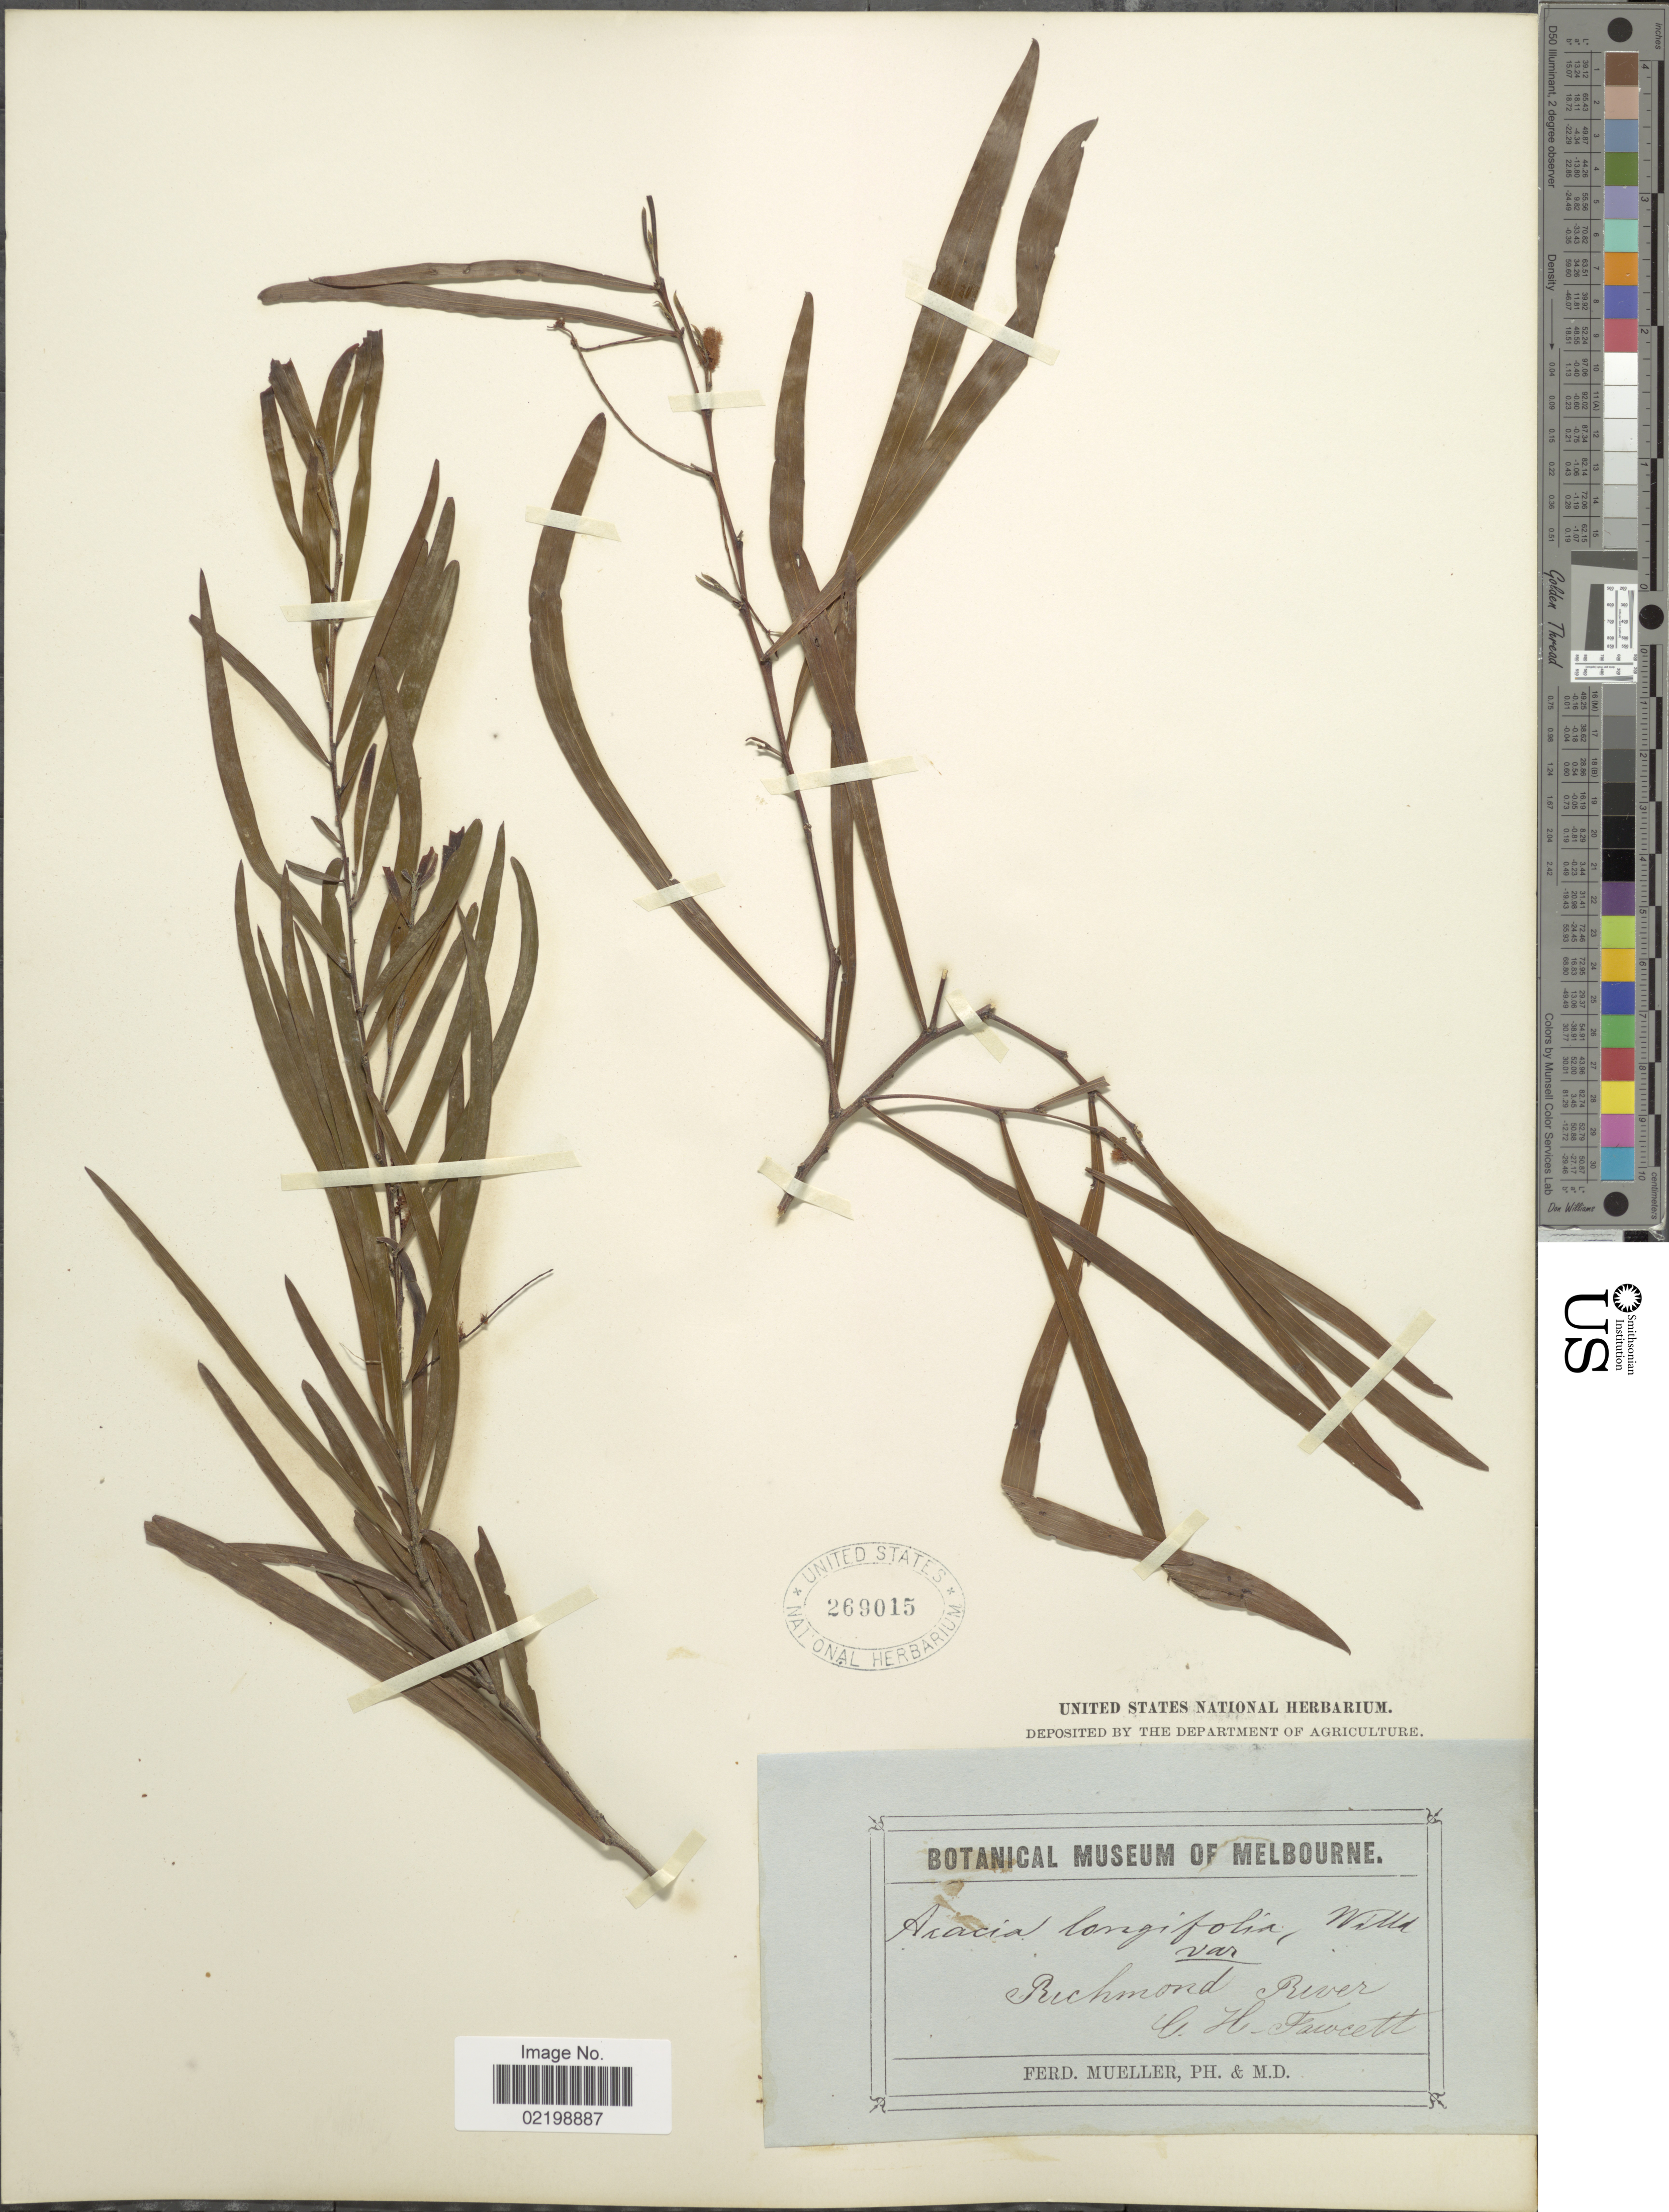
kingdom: Plantae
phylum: Tracheophyta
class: Magnoliopsida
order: Fabales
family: Fabaceae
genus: Acacia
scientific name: Acacia longifolia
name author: (Andrews) Willd.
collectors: C. Fawcett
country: Australia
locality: Richmond River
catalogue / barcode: US 269015